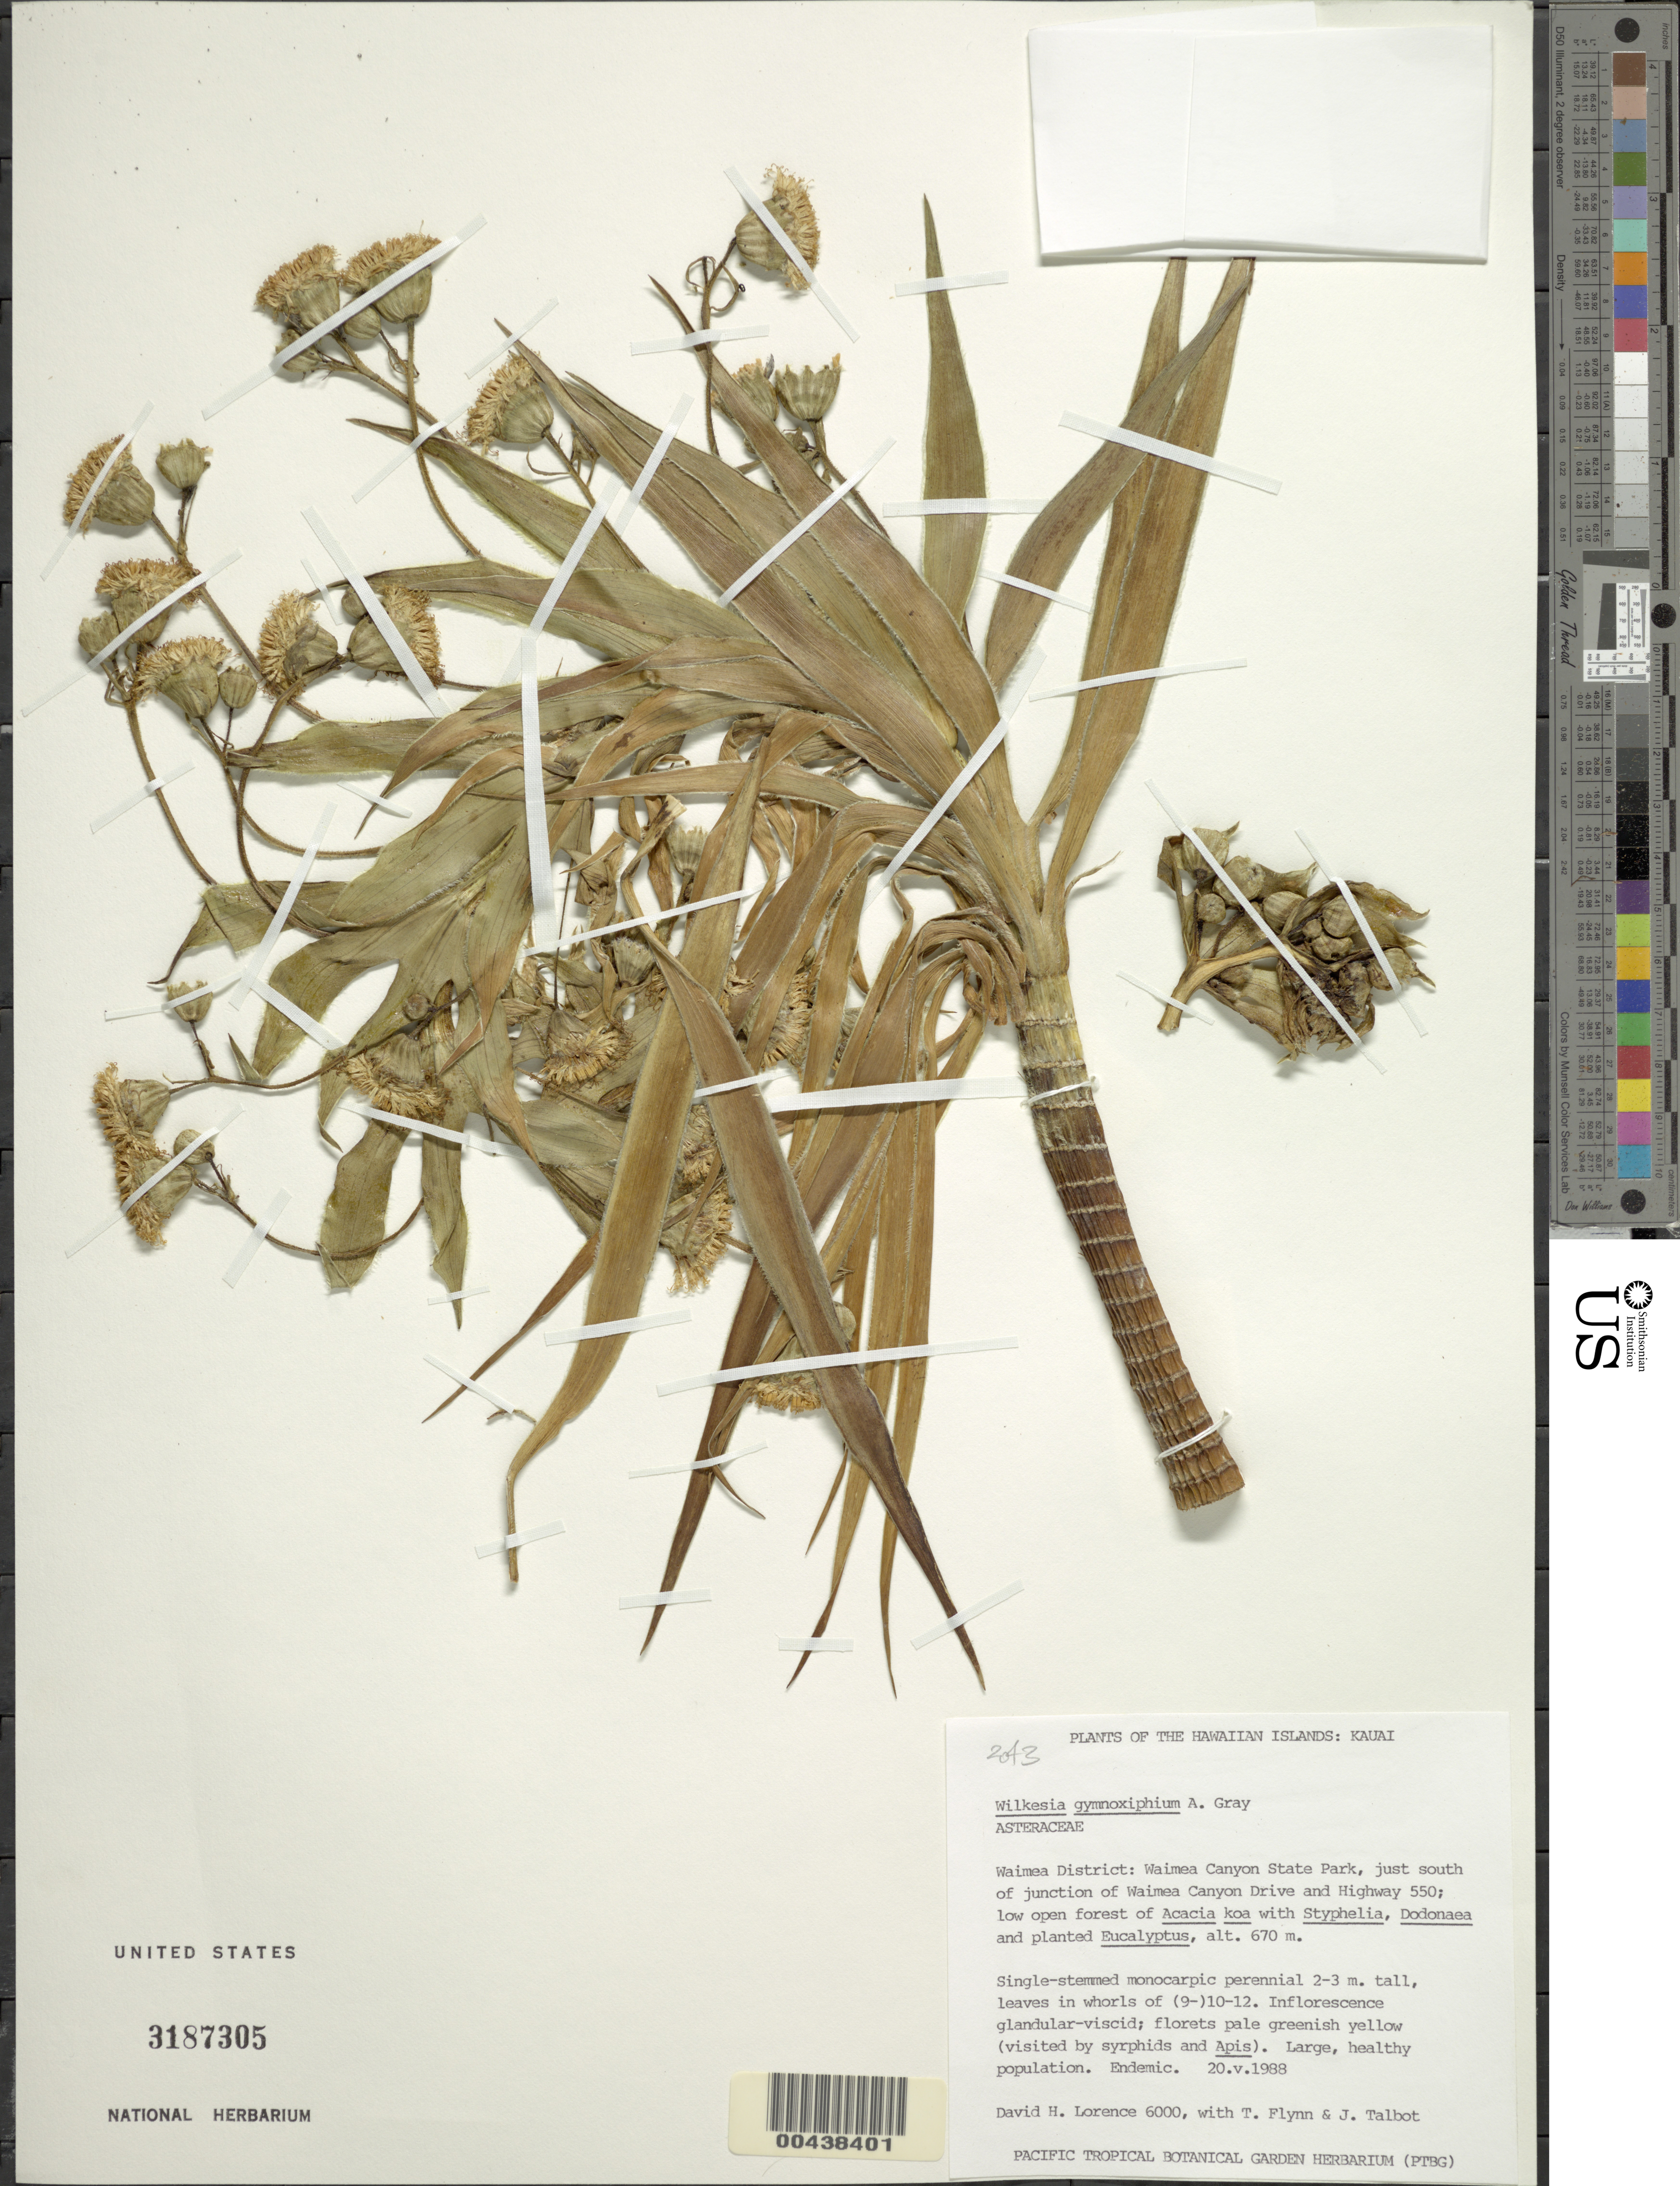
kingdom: Plantae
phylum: Tracheophyta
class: Magnoliopsida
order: Asterales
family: Asteraceae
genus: Wilkesia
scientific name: Wilkesia gymnoxiphium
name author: A. Gray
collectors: D. Lorence, T. W. Flynn & J. Talbot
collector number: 6000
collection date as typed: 20 May 1988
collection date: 1988-05-20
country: United States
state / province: Hawaii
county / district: Kauai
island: Kaua'i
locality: Waimea District: Waimea Canyon State Park, just S of junction of Waimea Canyon Drive and Highway 550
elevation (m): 670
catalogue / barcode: US 3187305